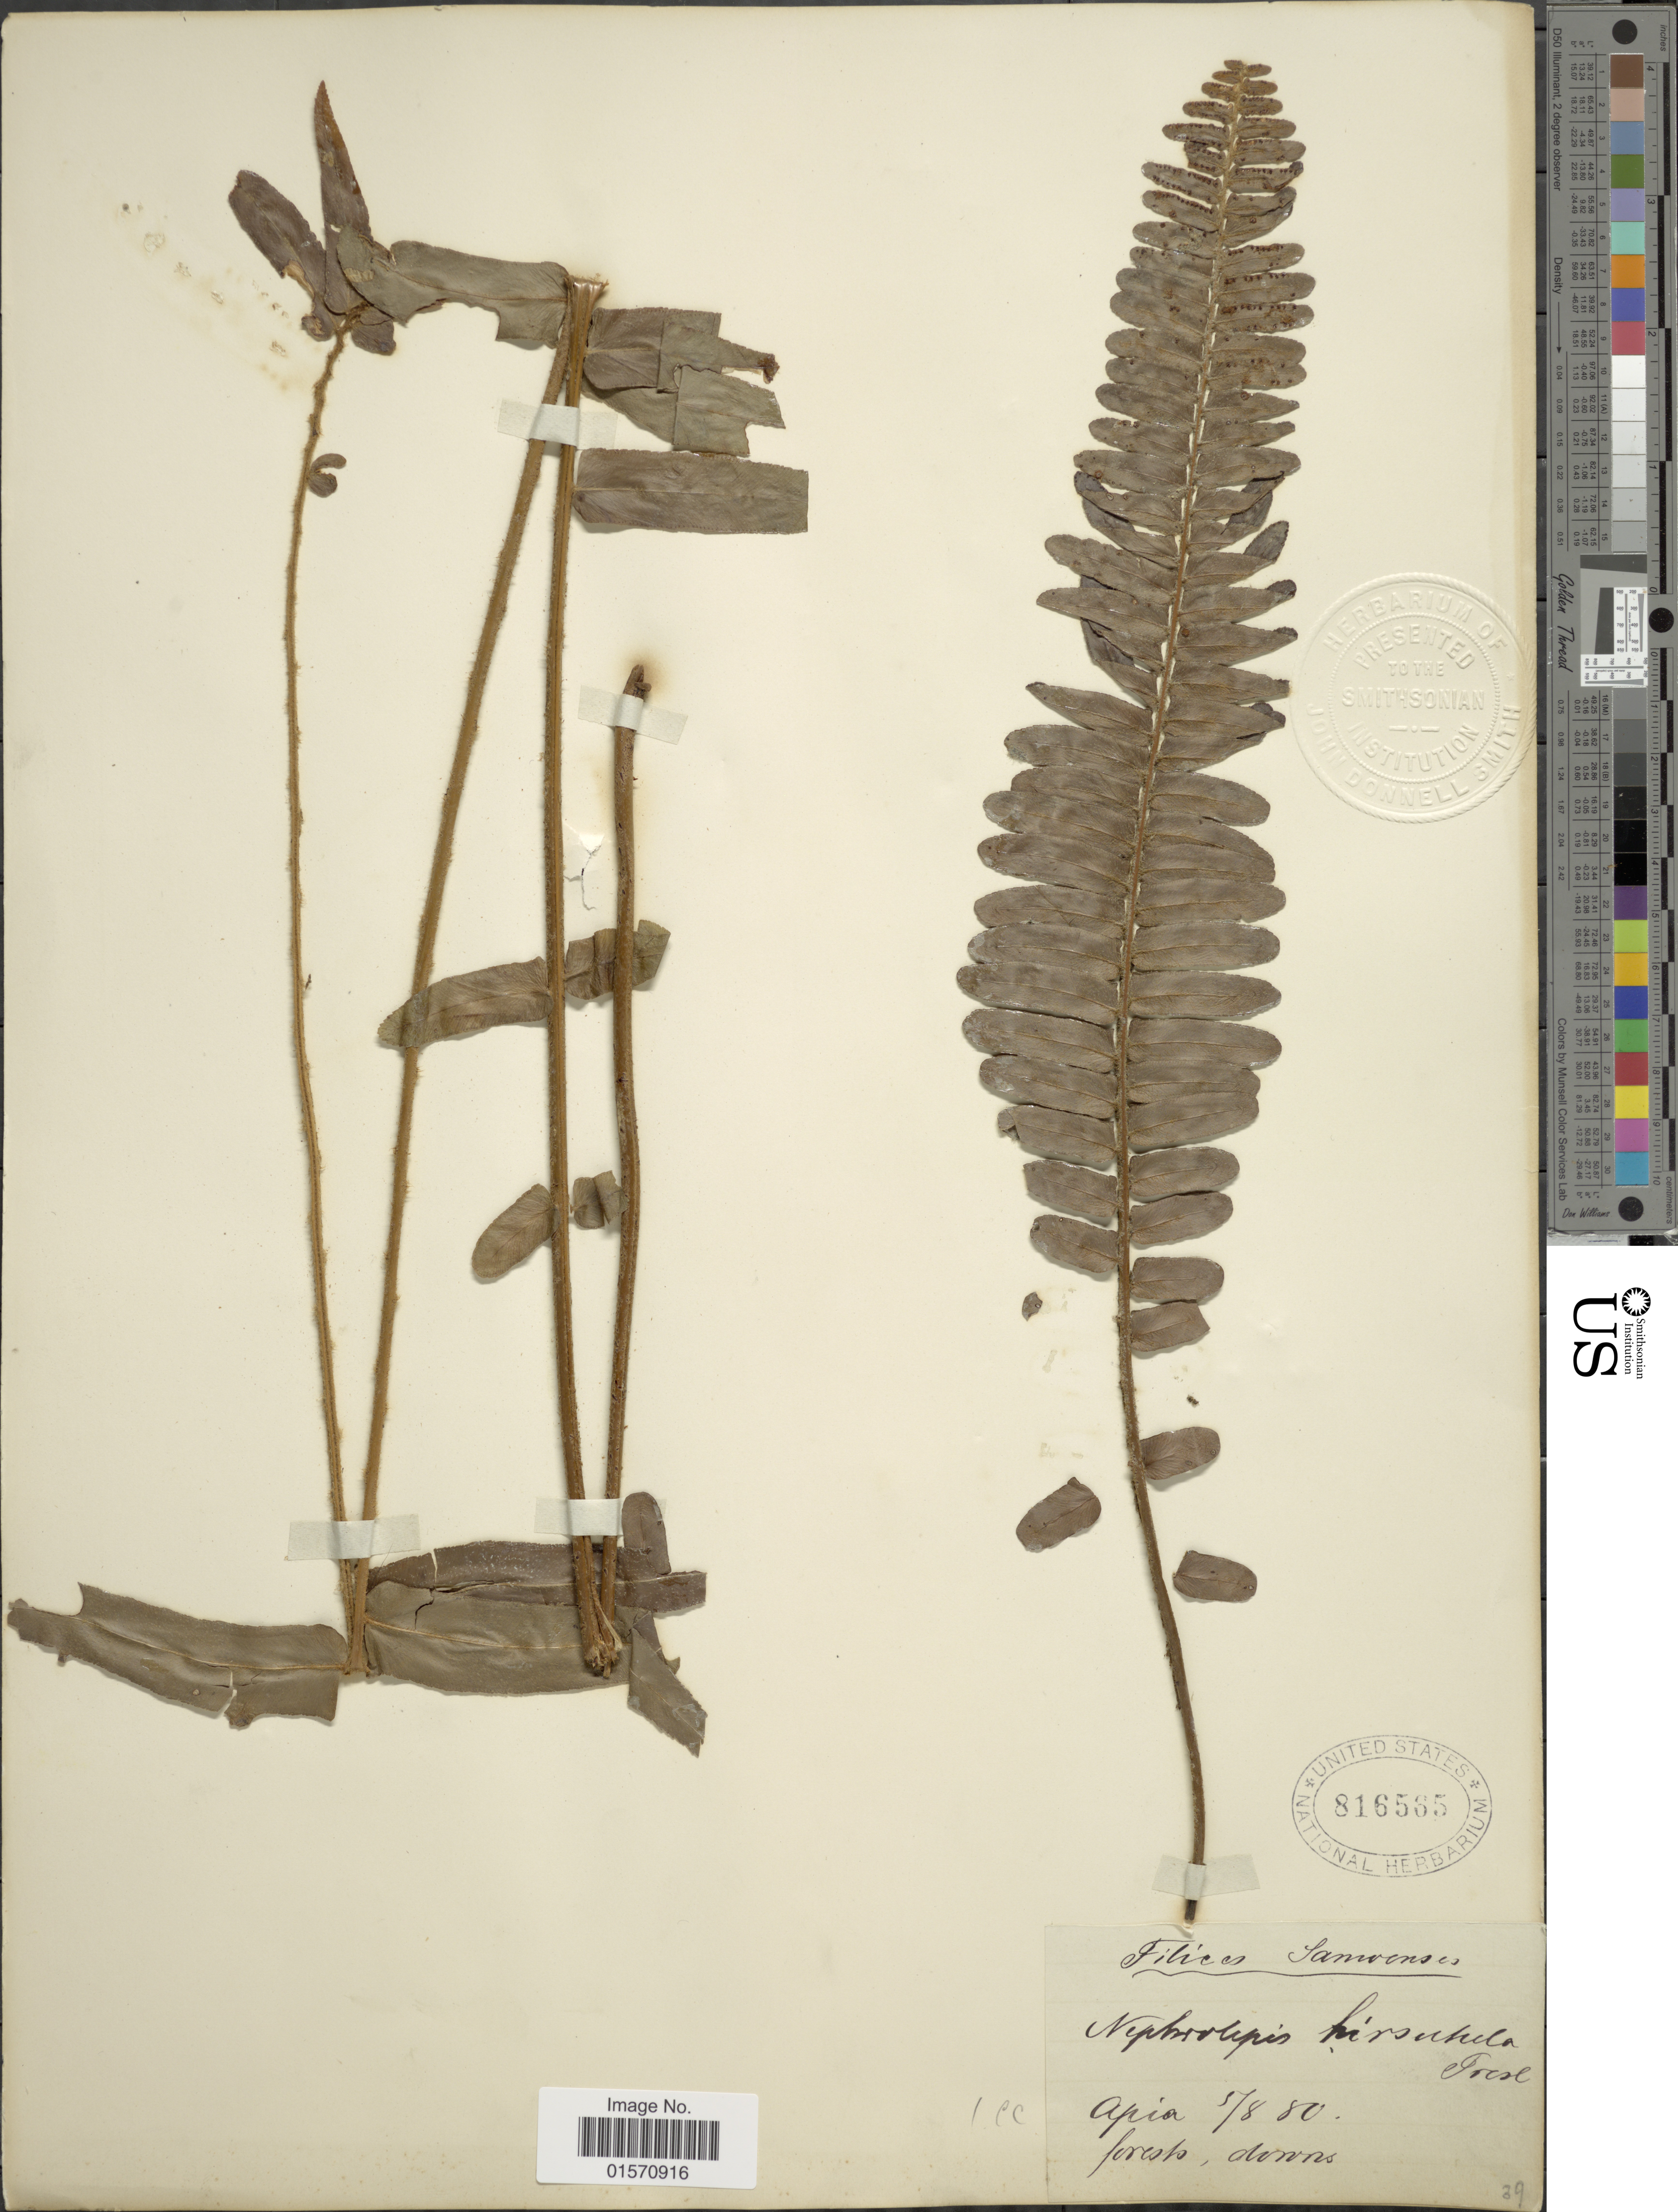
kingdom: Plantae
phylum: Tracheophyta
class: Polypodiopsida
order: Polypodiales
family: Nephrolepidaceae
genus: Nephrolepis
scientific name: Nephrolepis hirsutula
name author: (G. Forst.) C. Presl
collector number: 39?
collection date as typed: Transcribed d/m/y: 5/8/80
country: American Samoa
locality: Samoenses. forests, downs, Apia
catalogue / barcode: US 816565